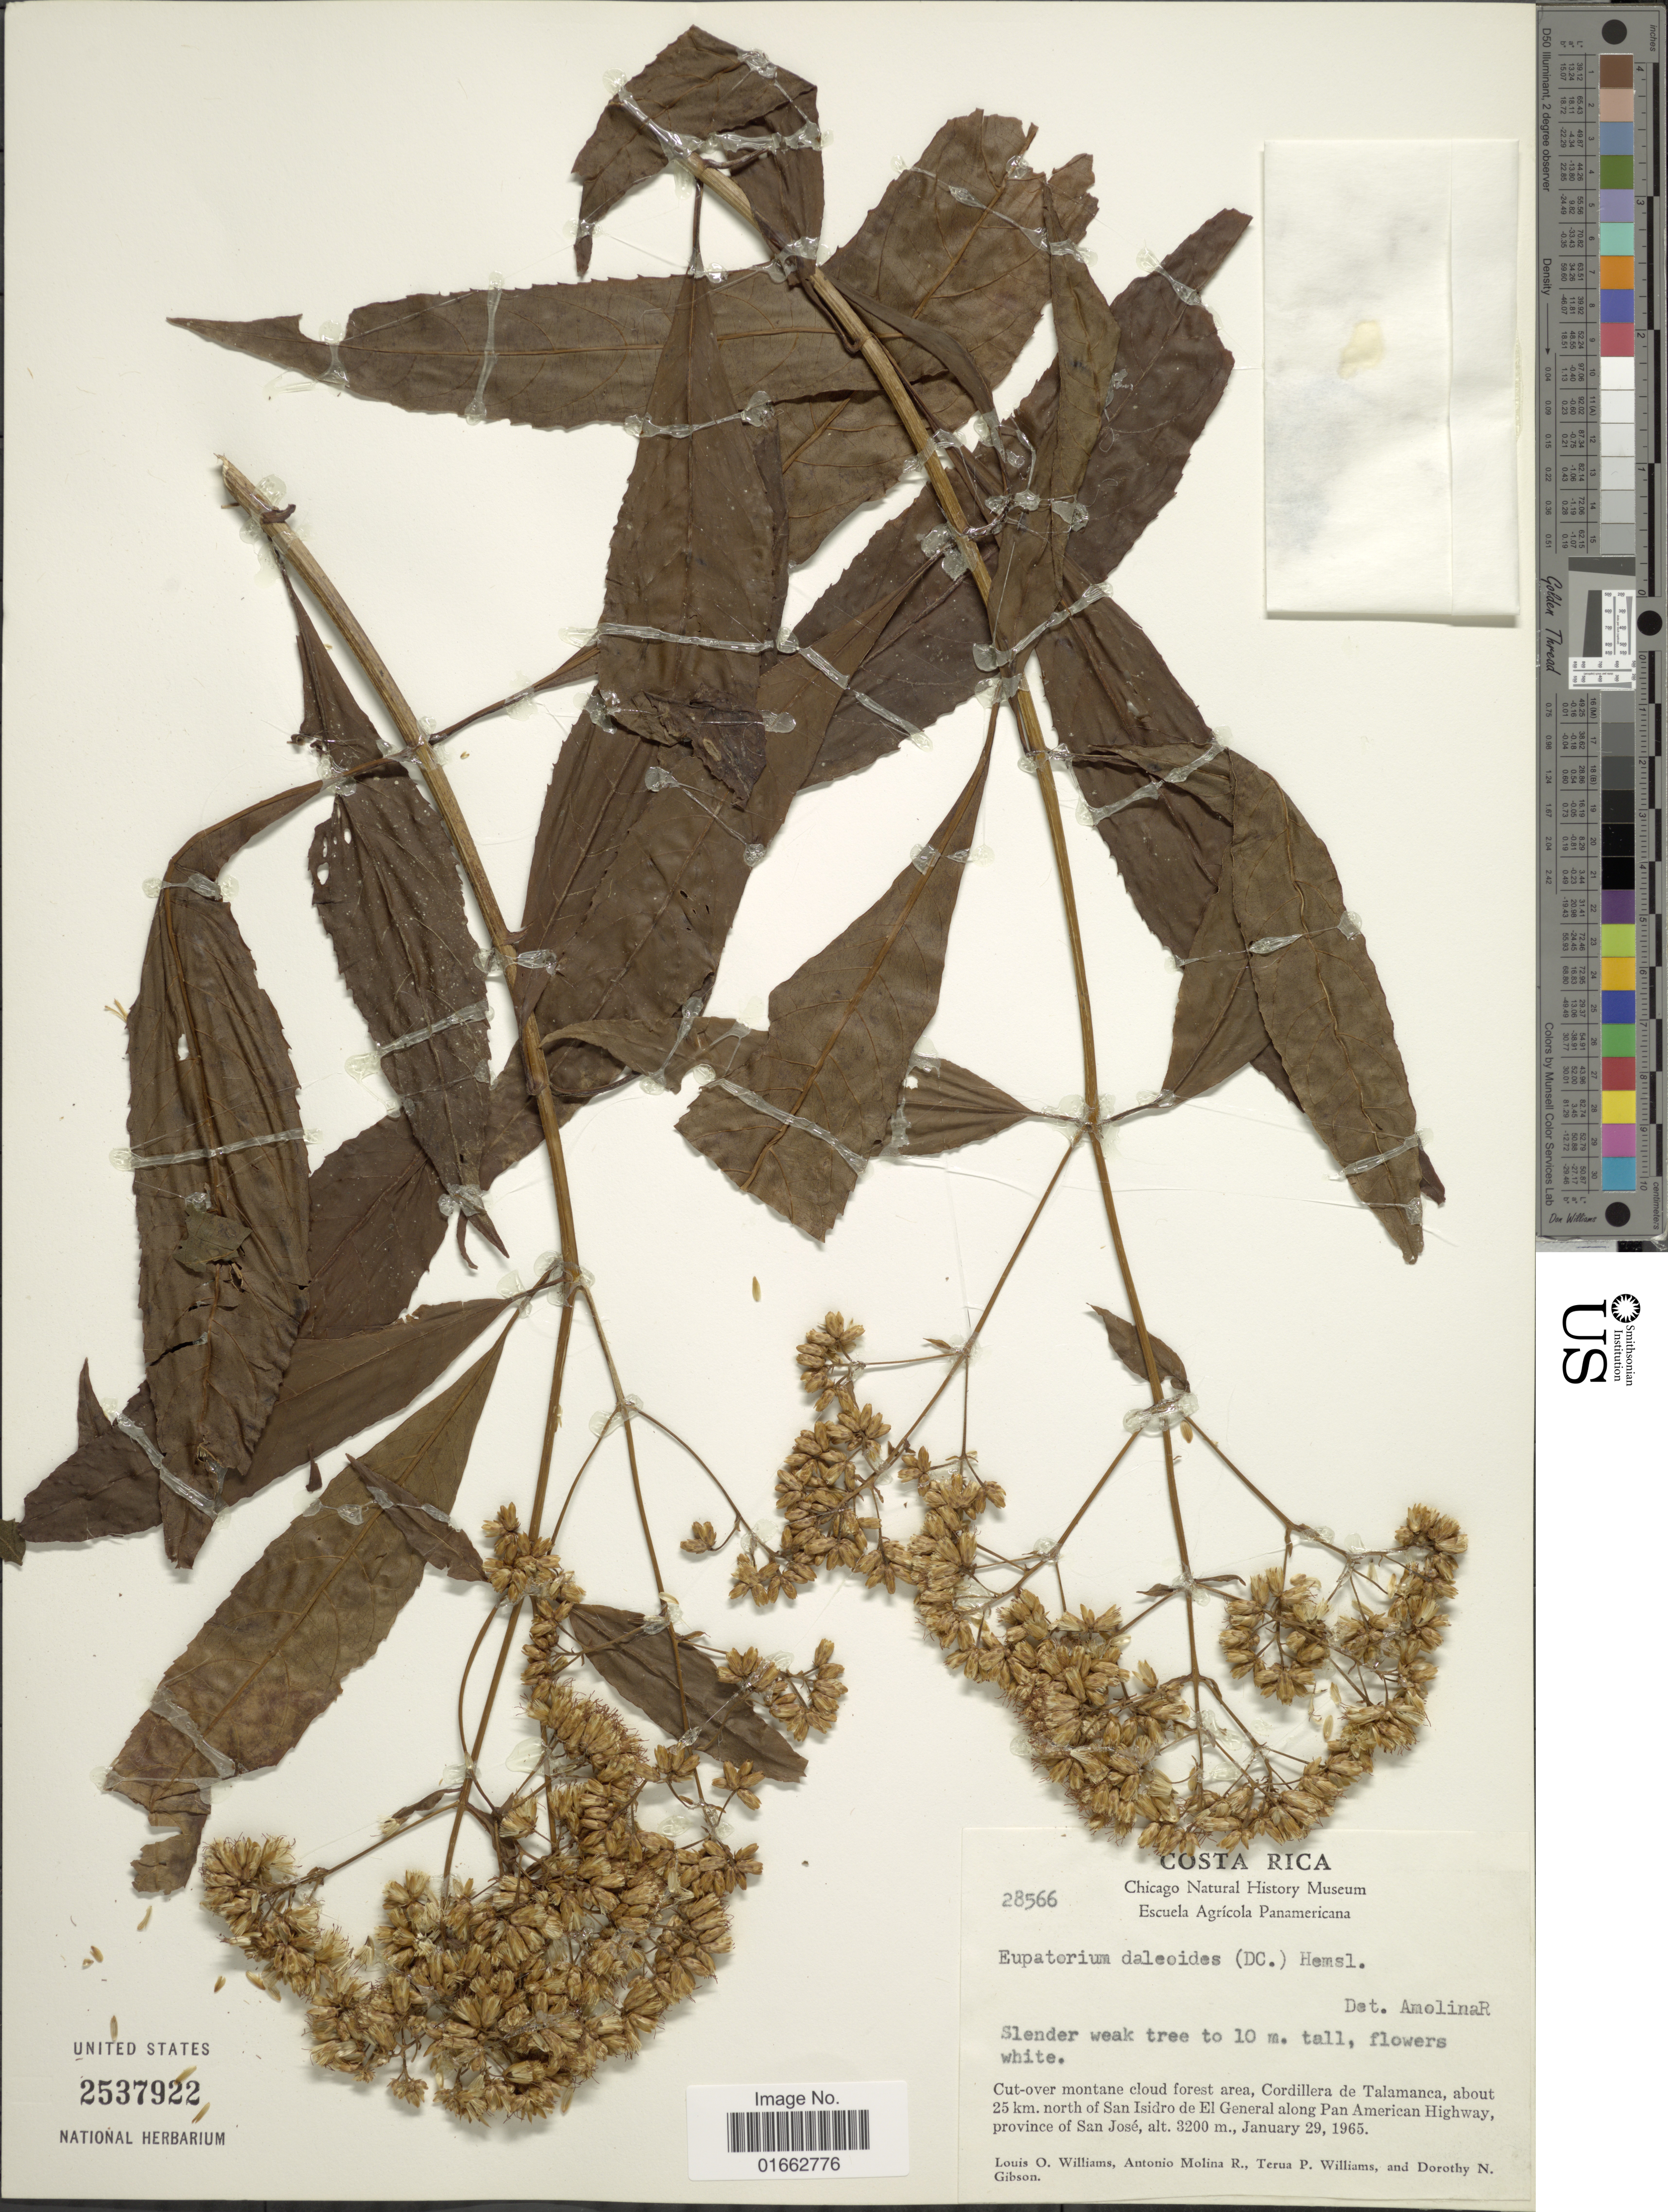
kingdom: Plantae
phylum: Tracheophyta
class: Magnoliopsida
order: Asterales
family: Asteraceae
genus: Critonia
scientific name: Critonia daleoides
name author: DC.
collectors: L. O. Williams, A. Molina R., T. P. Williams & D. N. Gibson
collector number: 28566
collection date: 1965-01-29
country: Costa Rica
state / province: San José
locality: Cut-over montane cloud forest area, Cordillera de Talamanca, about 25 km. north of San Isidro de El General along Pan American Highway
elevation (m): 3200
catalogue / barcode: US 2537922